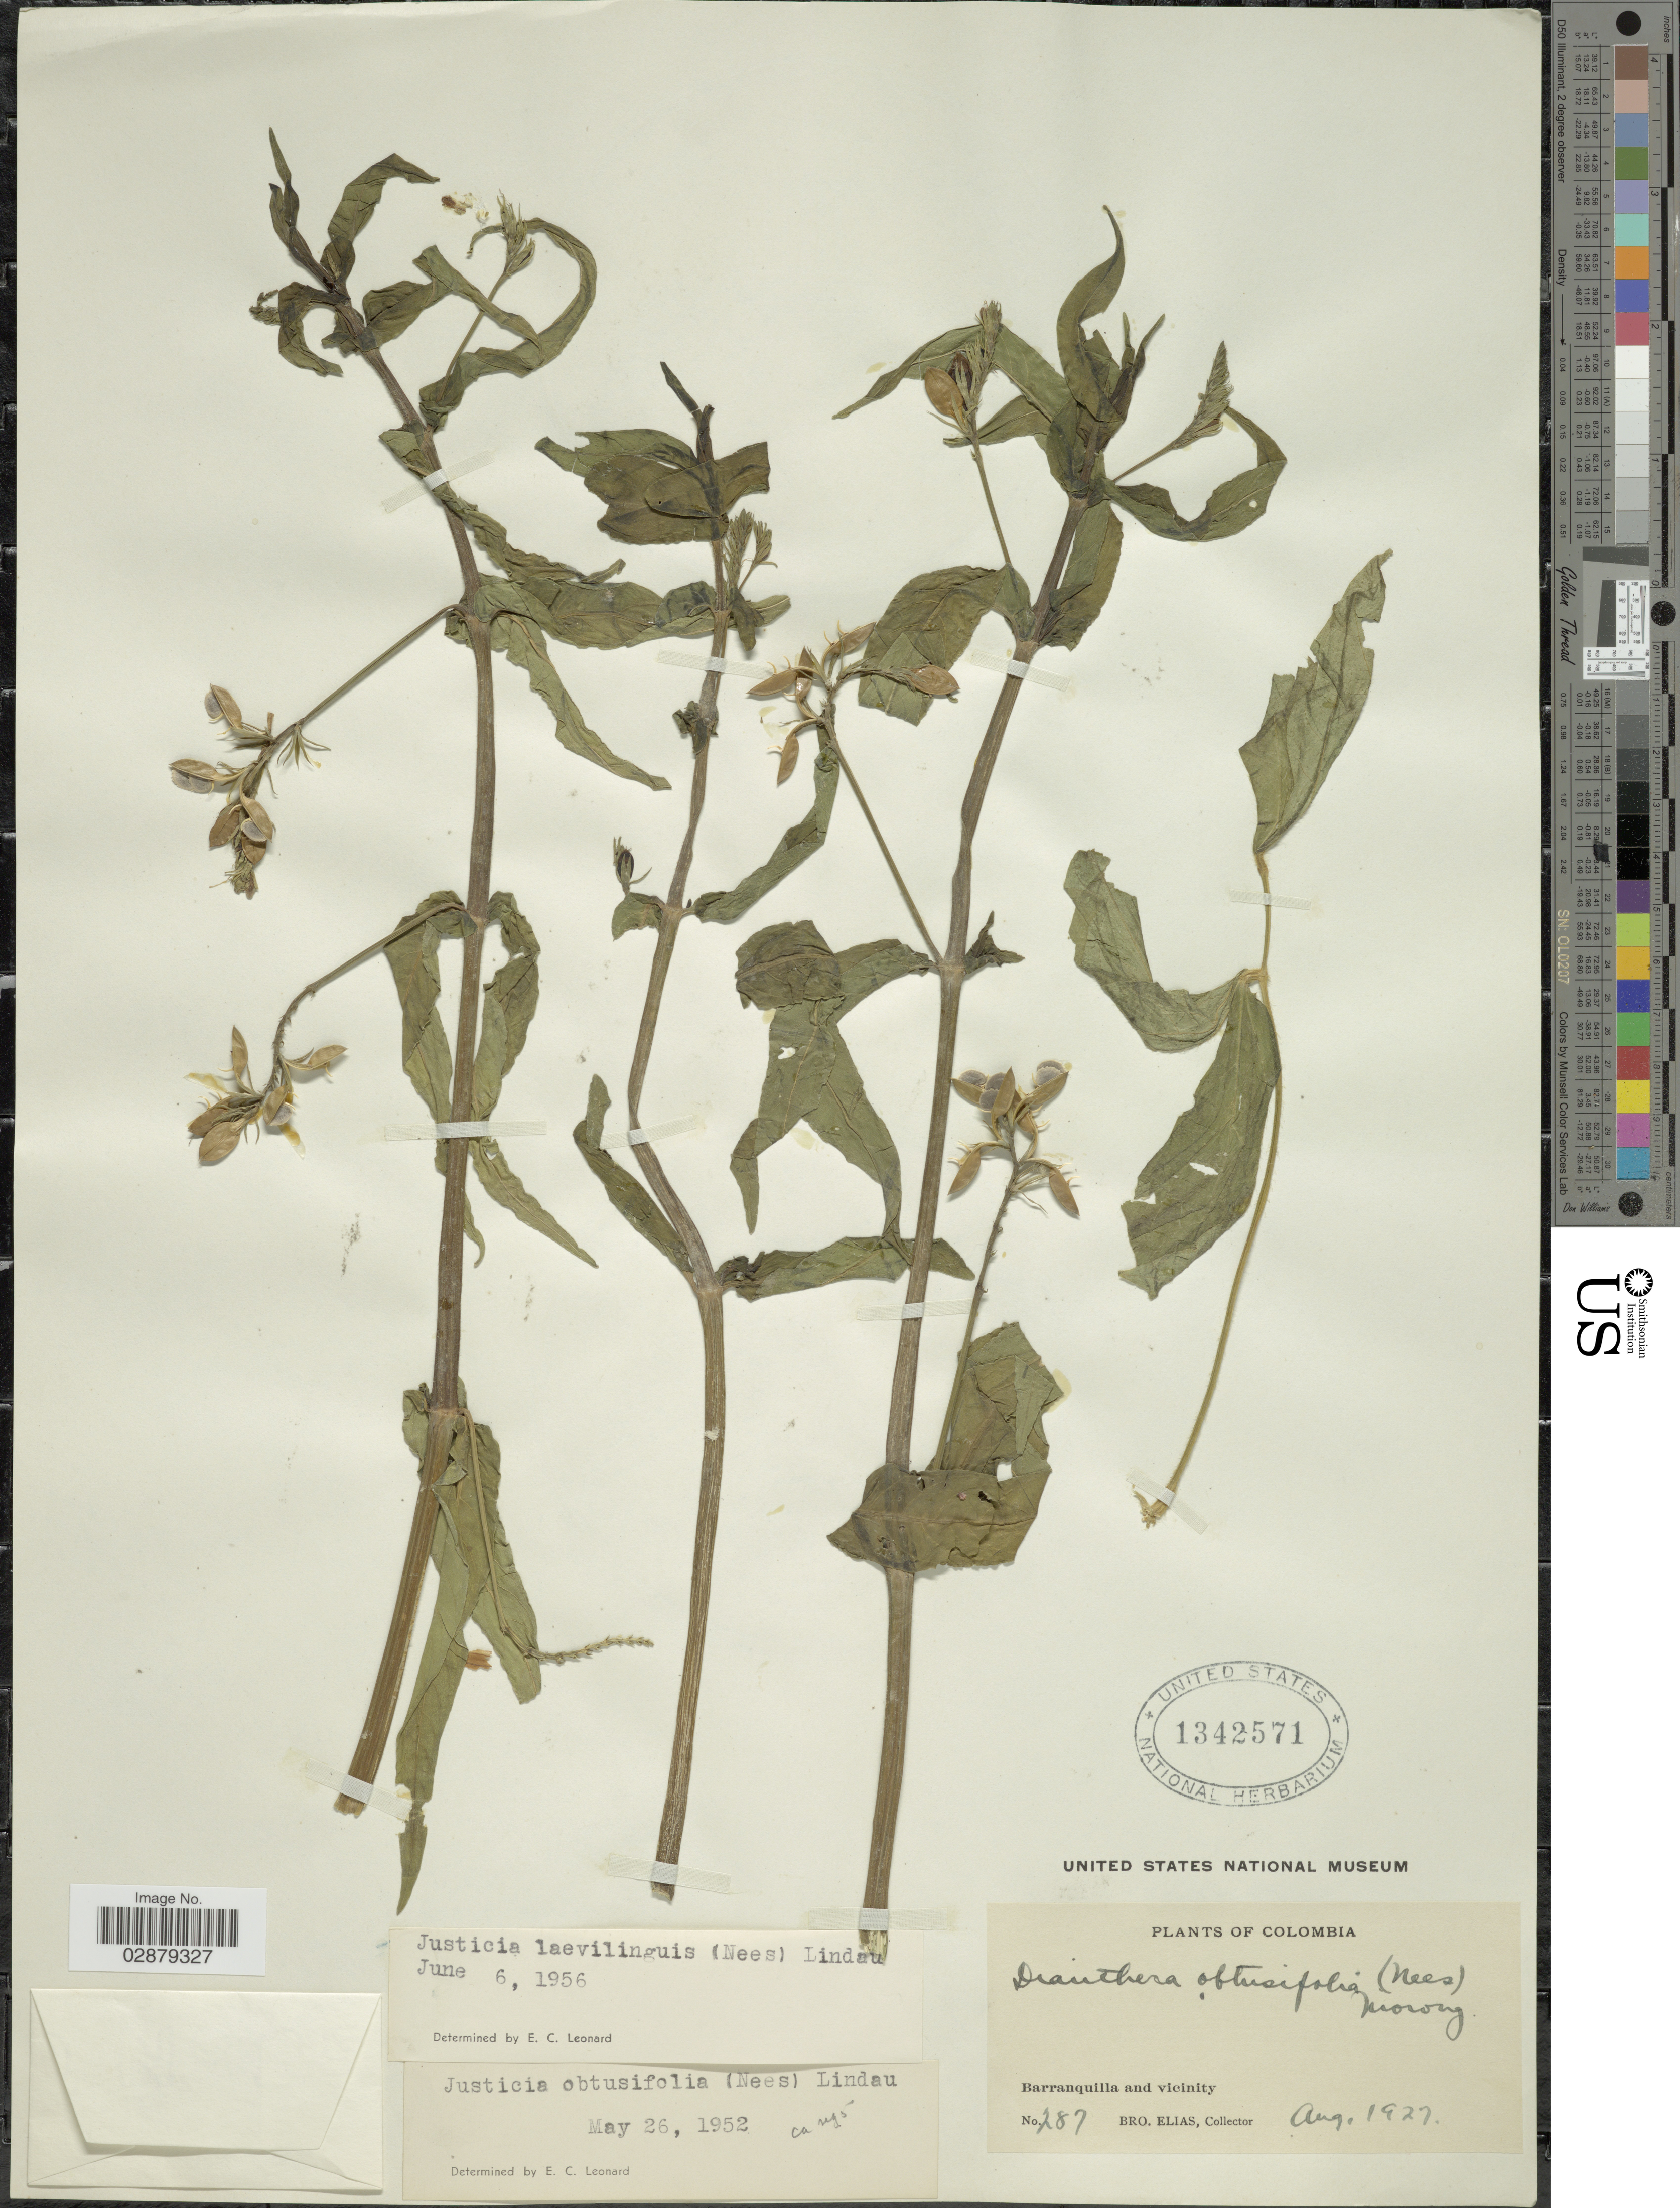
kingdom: Plantae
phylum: Tracheophyta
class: Magnoliopsida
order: Lamiales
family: Acanthaceae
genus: Justicia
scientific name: Justicia laevilinguis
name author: (Nees) Lindau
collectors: Bro. Elias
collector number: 287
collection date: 1927-08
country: Colombia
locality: Barranquilla and vicinity.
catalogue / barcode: US 1342571